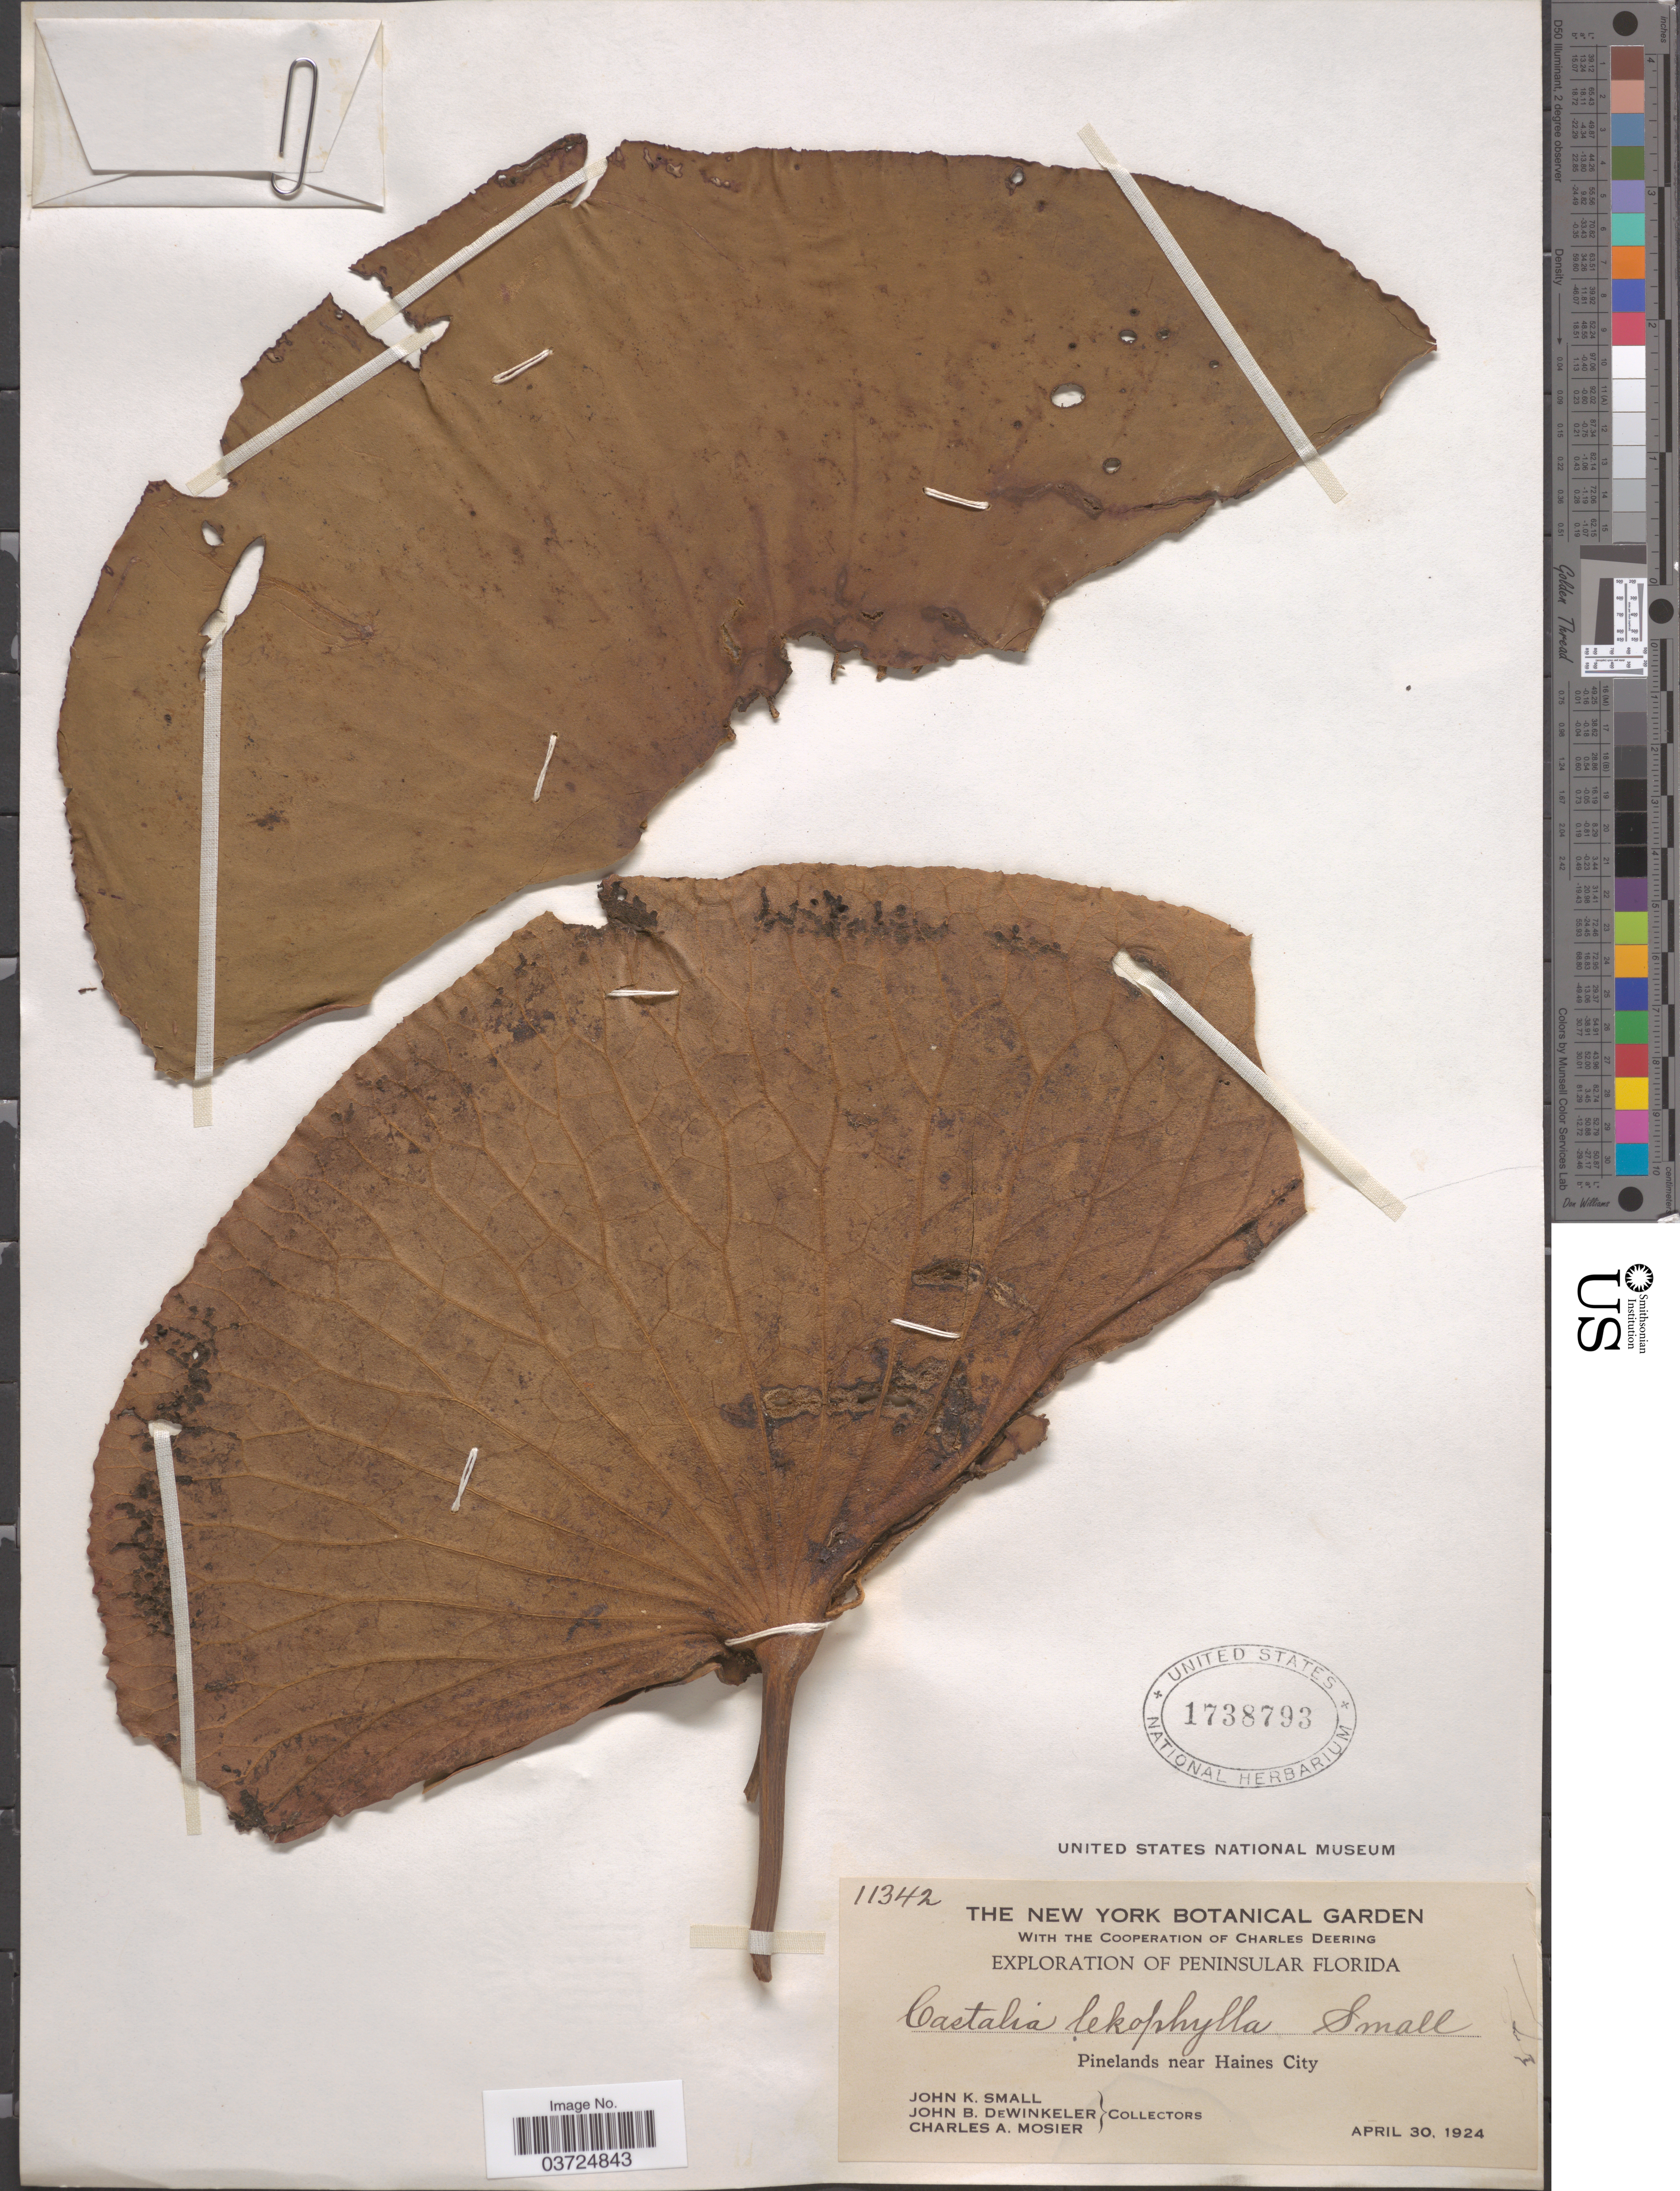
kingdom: Plantae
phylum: Tracheophyta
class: Magnoliopsida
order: Nymphaeales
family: Nymphaeaceae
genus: Nymphaea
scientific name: Nymphaea lekophylla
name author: (Small) Cory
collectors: J. K. Small, J. B. Dewinkeler & C. A. Mosier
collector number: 11342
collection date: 1924-04-30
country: United States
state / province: Florida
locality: Peninsular Florida. Pinelands near Haines City.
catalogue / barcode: US 1738793